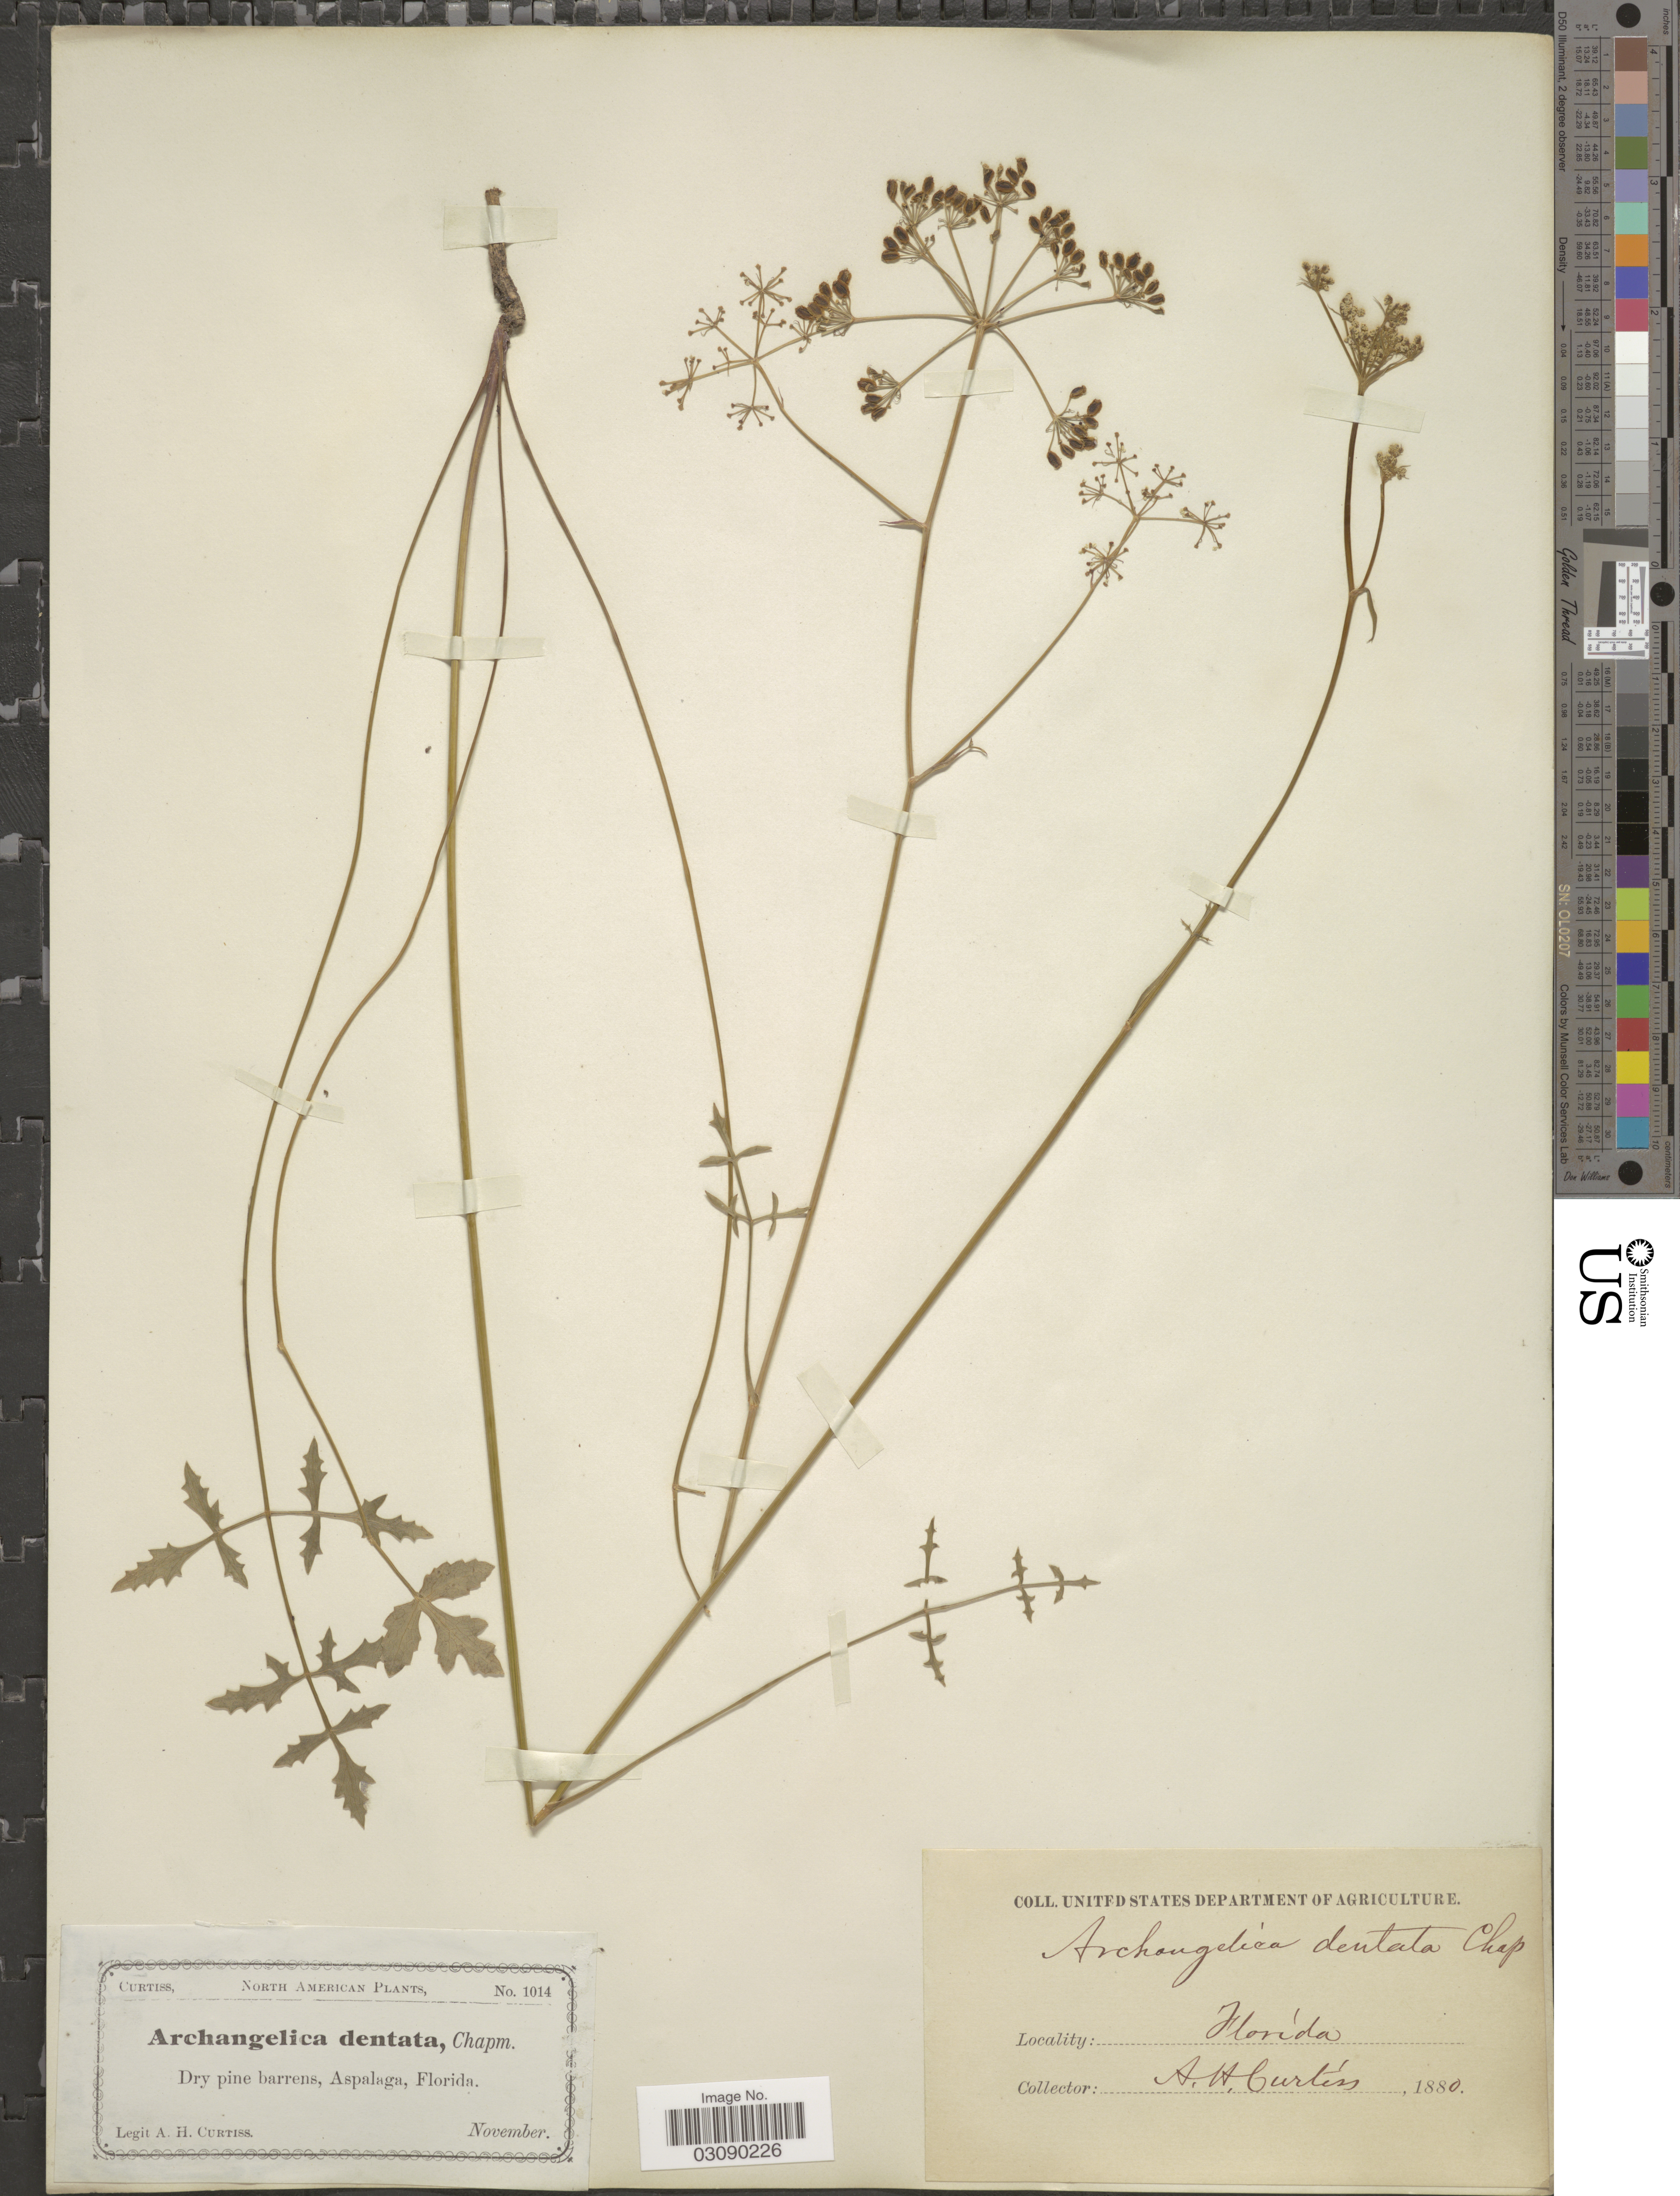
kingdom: Plantae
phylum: Tracheophyta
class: Magnoliopsida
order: Apiales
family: Apiaceae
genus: Angelica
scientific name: Angelica dentata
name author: (Chapm.) J.M. Coult. & Rose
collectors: A. H. Curtiss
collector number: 1014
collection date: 1880-11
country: United States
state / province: Florida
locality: Aspalaga.